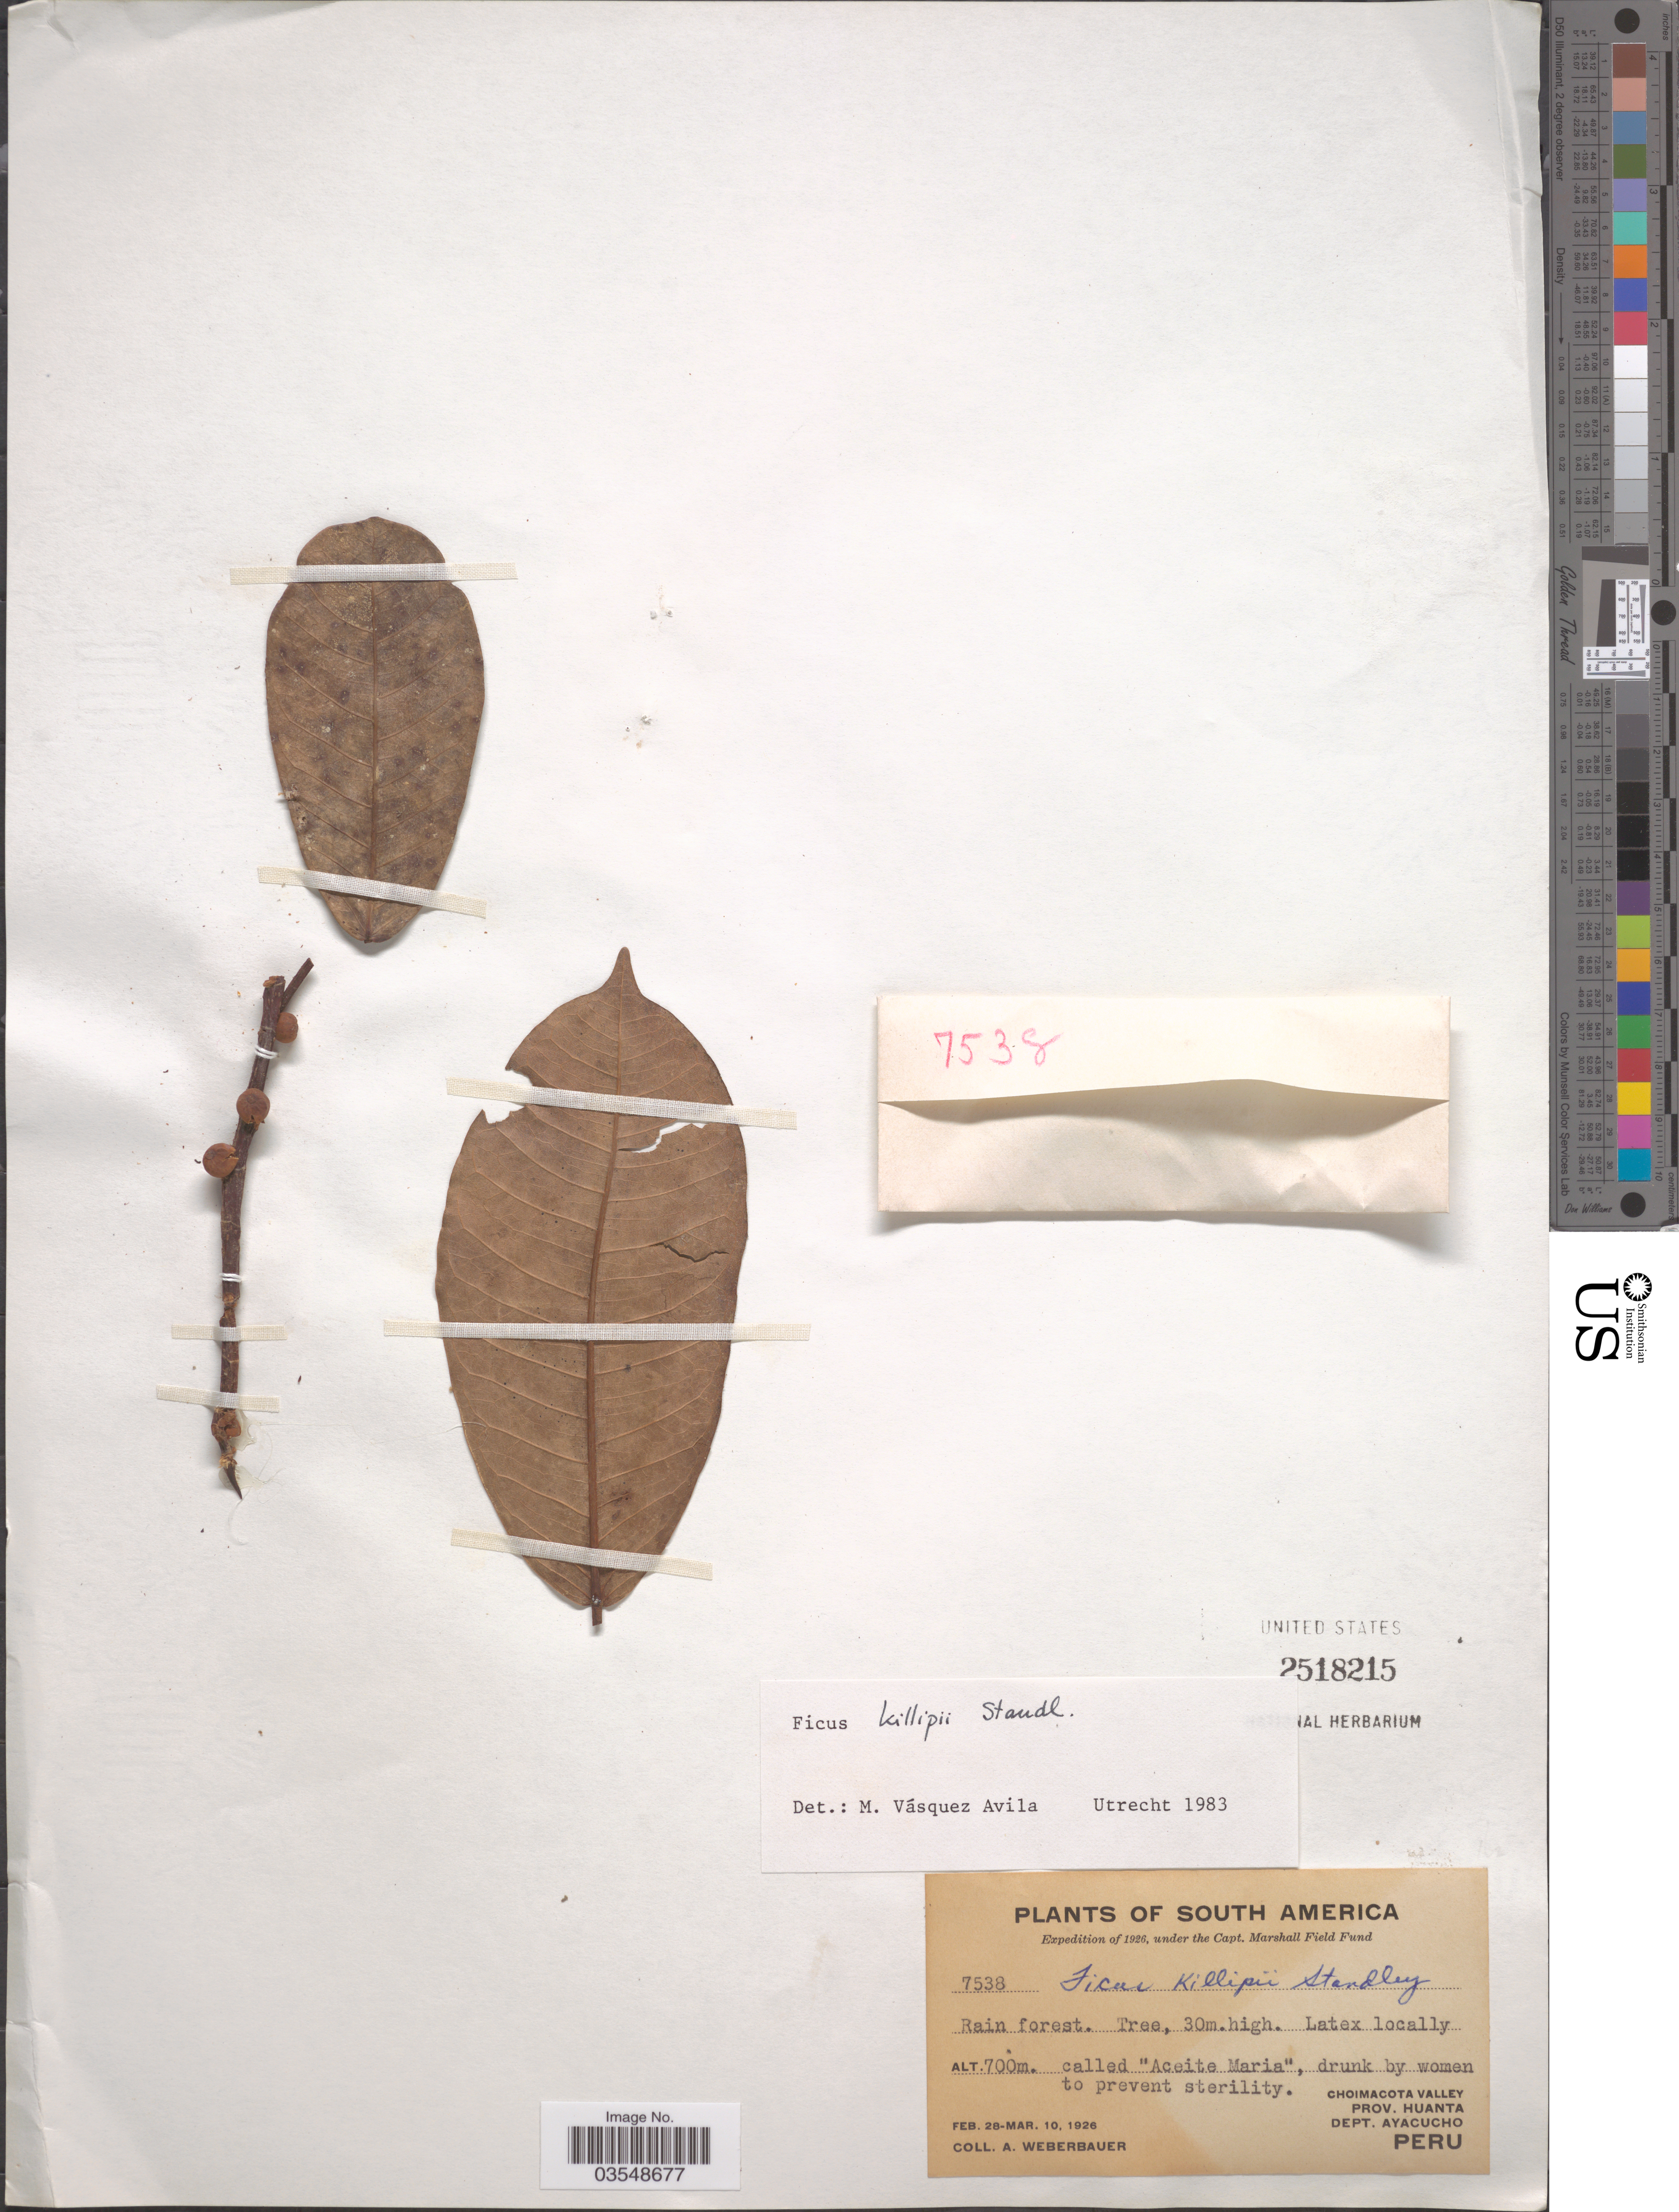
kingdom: Plantae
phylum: Tracheophyta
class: Magnoliopsida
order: Rosales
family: Moraceae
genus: Ficus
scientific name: Ficus killipii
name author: Standl. in J.F. Macbr.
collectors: A. Weberbauer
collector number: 7538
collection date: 1926-02-28/1926-03-10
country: Peru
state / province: Ayacucho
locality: Choimacota Valley. Prov. Huanta. Dept. Ayacucho.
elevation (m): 700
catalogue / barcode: US 2518215